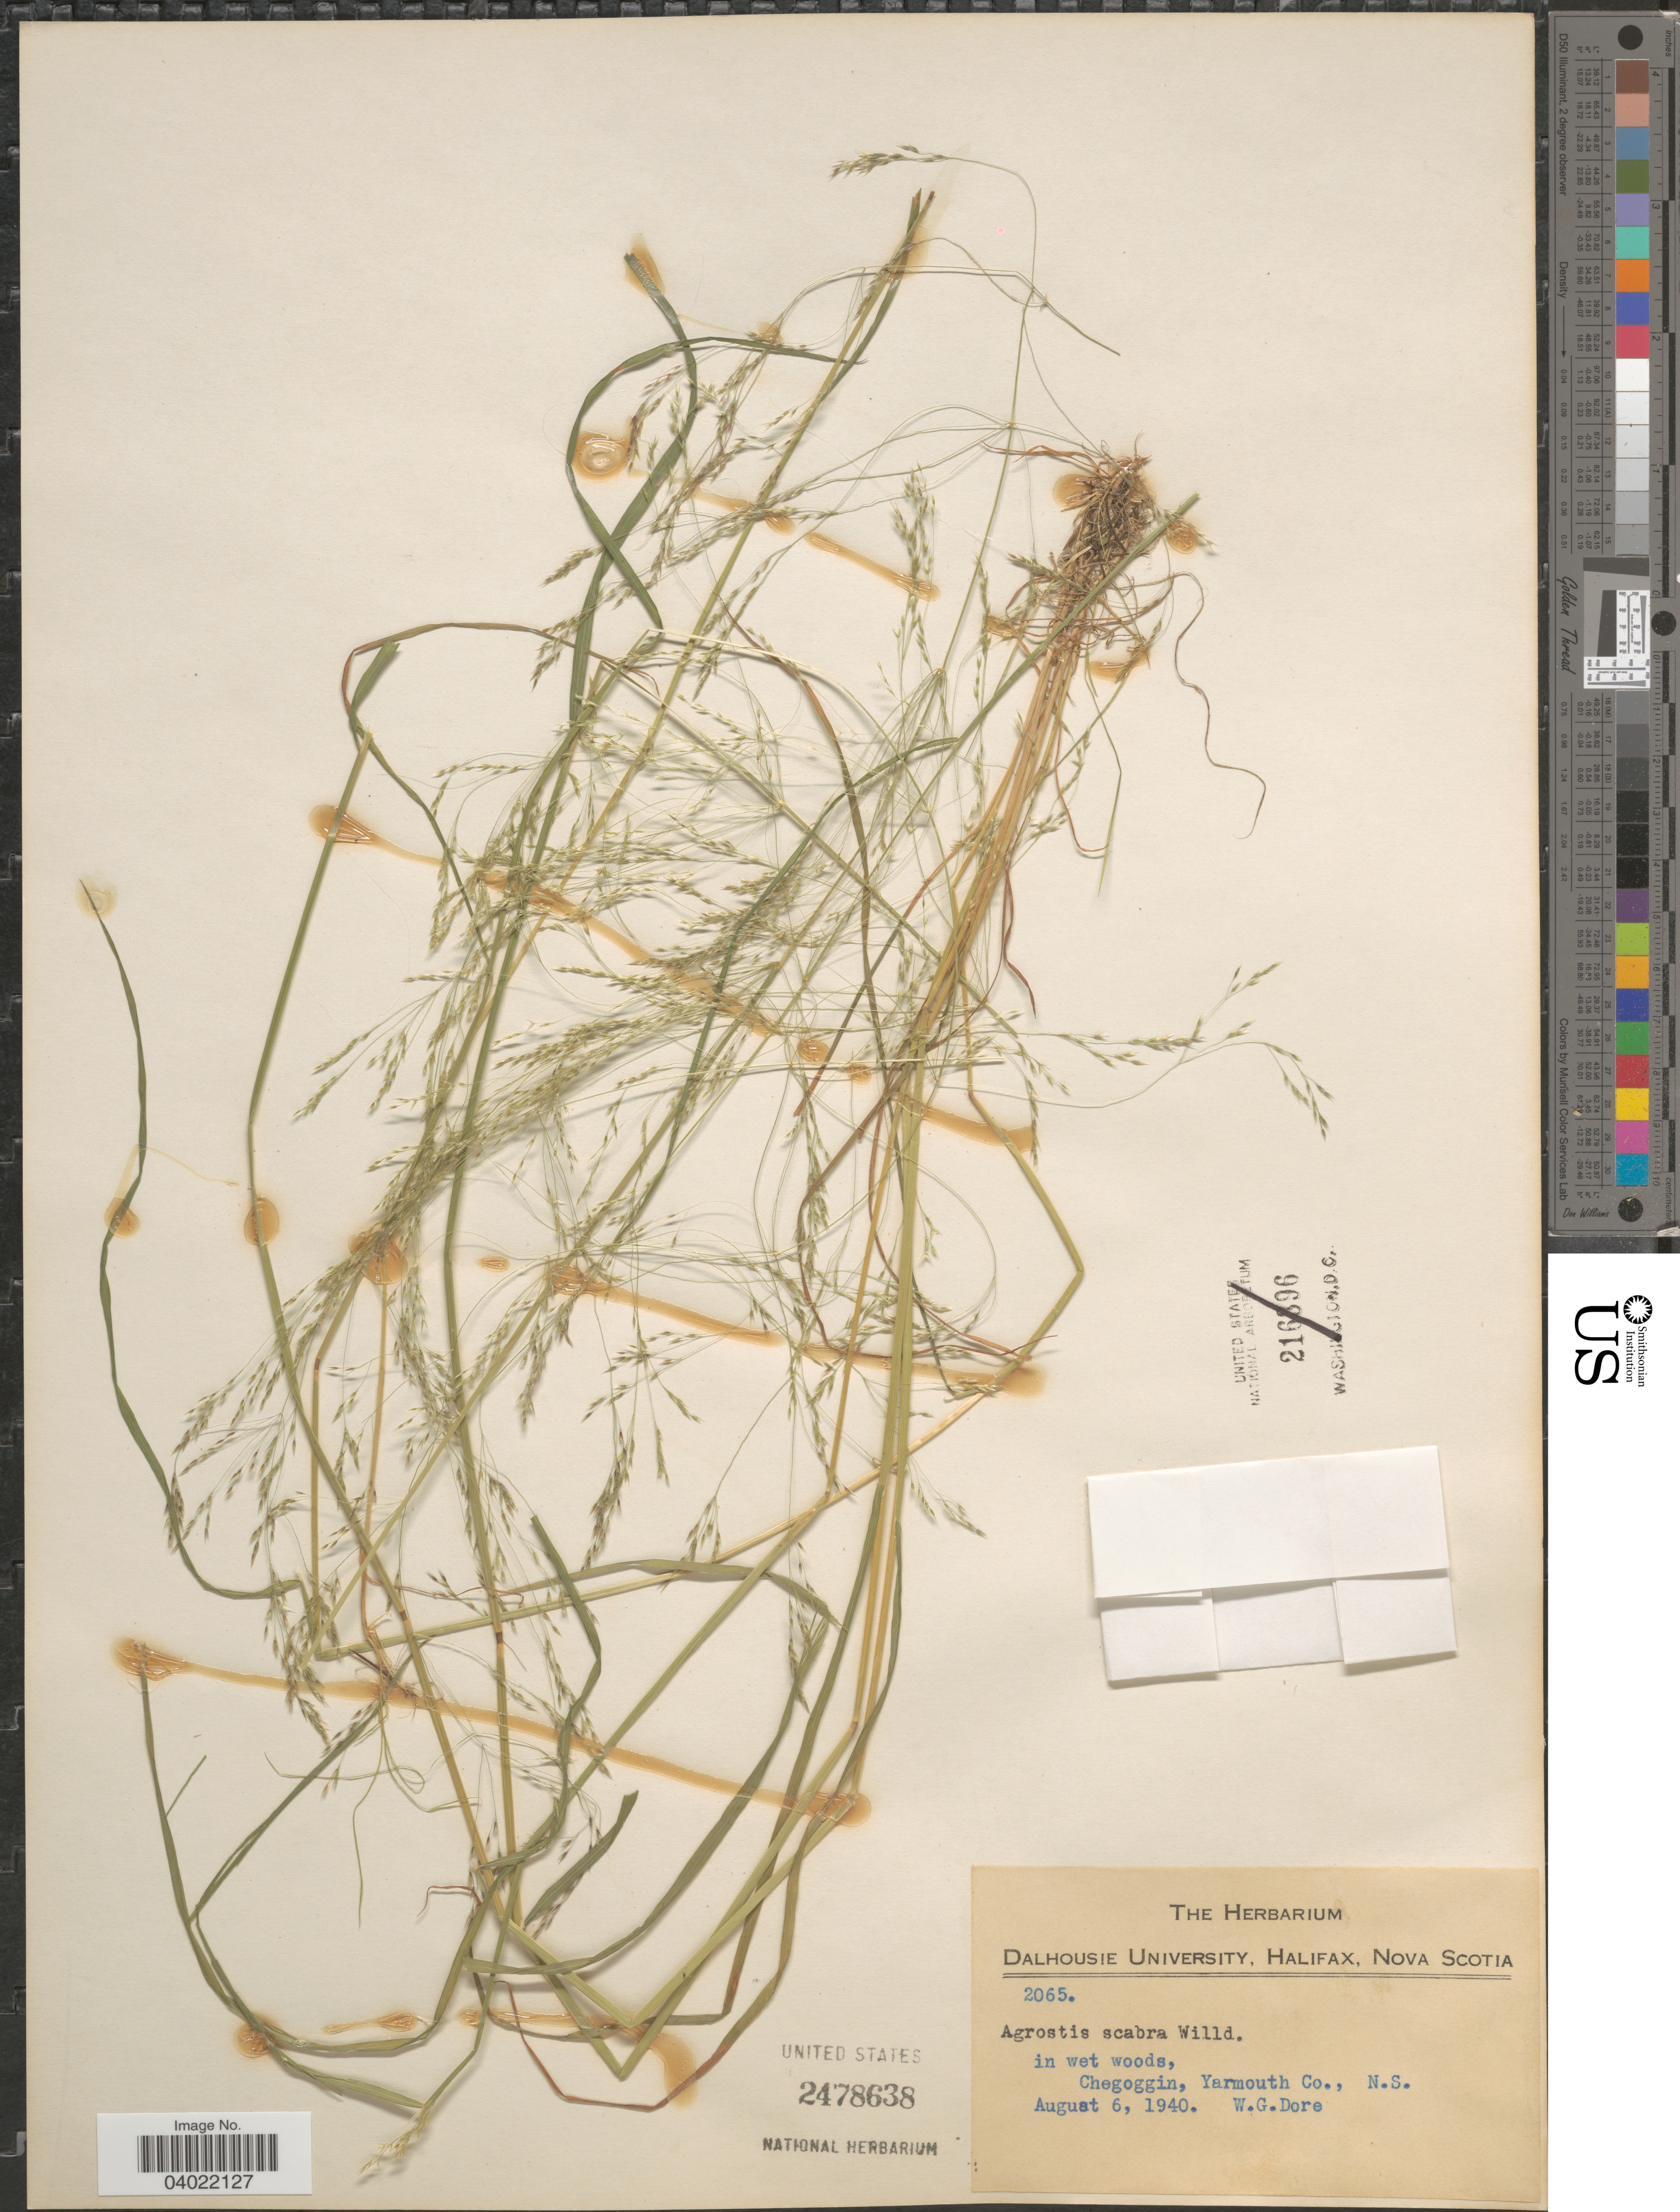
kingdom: Plantae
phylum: Tracheophyta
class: Liliopsida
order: Poales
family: Poaceae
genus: Agrostis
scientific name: Agrostis scabra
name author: Willd.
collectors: W. Dore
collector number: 2065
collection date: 1940-08-06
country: Canada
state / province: Nova Scotia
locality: In wet woods, Chegoggin, Yarmouth Co.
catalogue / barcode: US 2478638